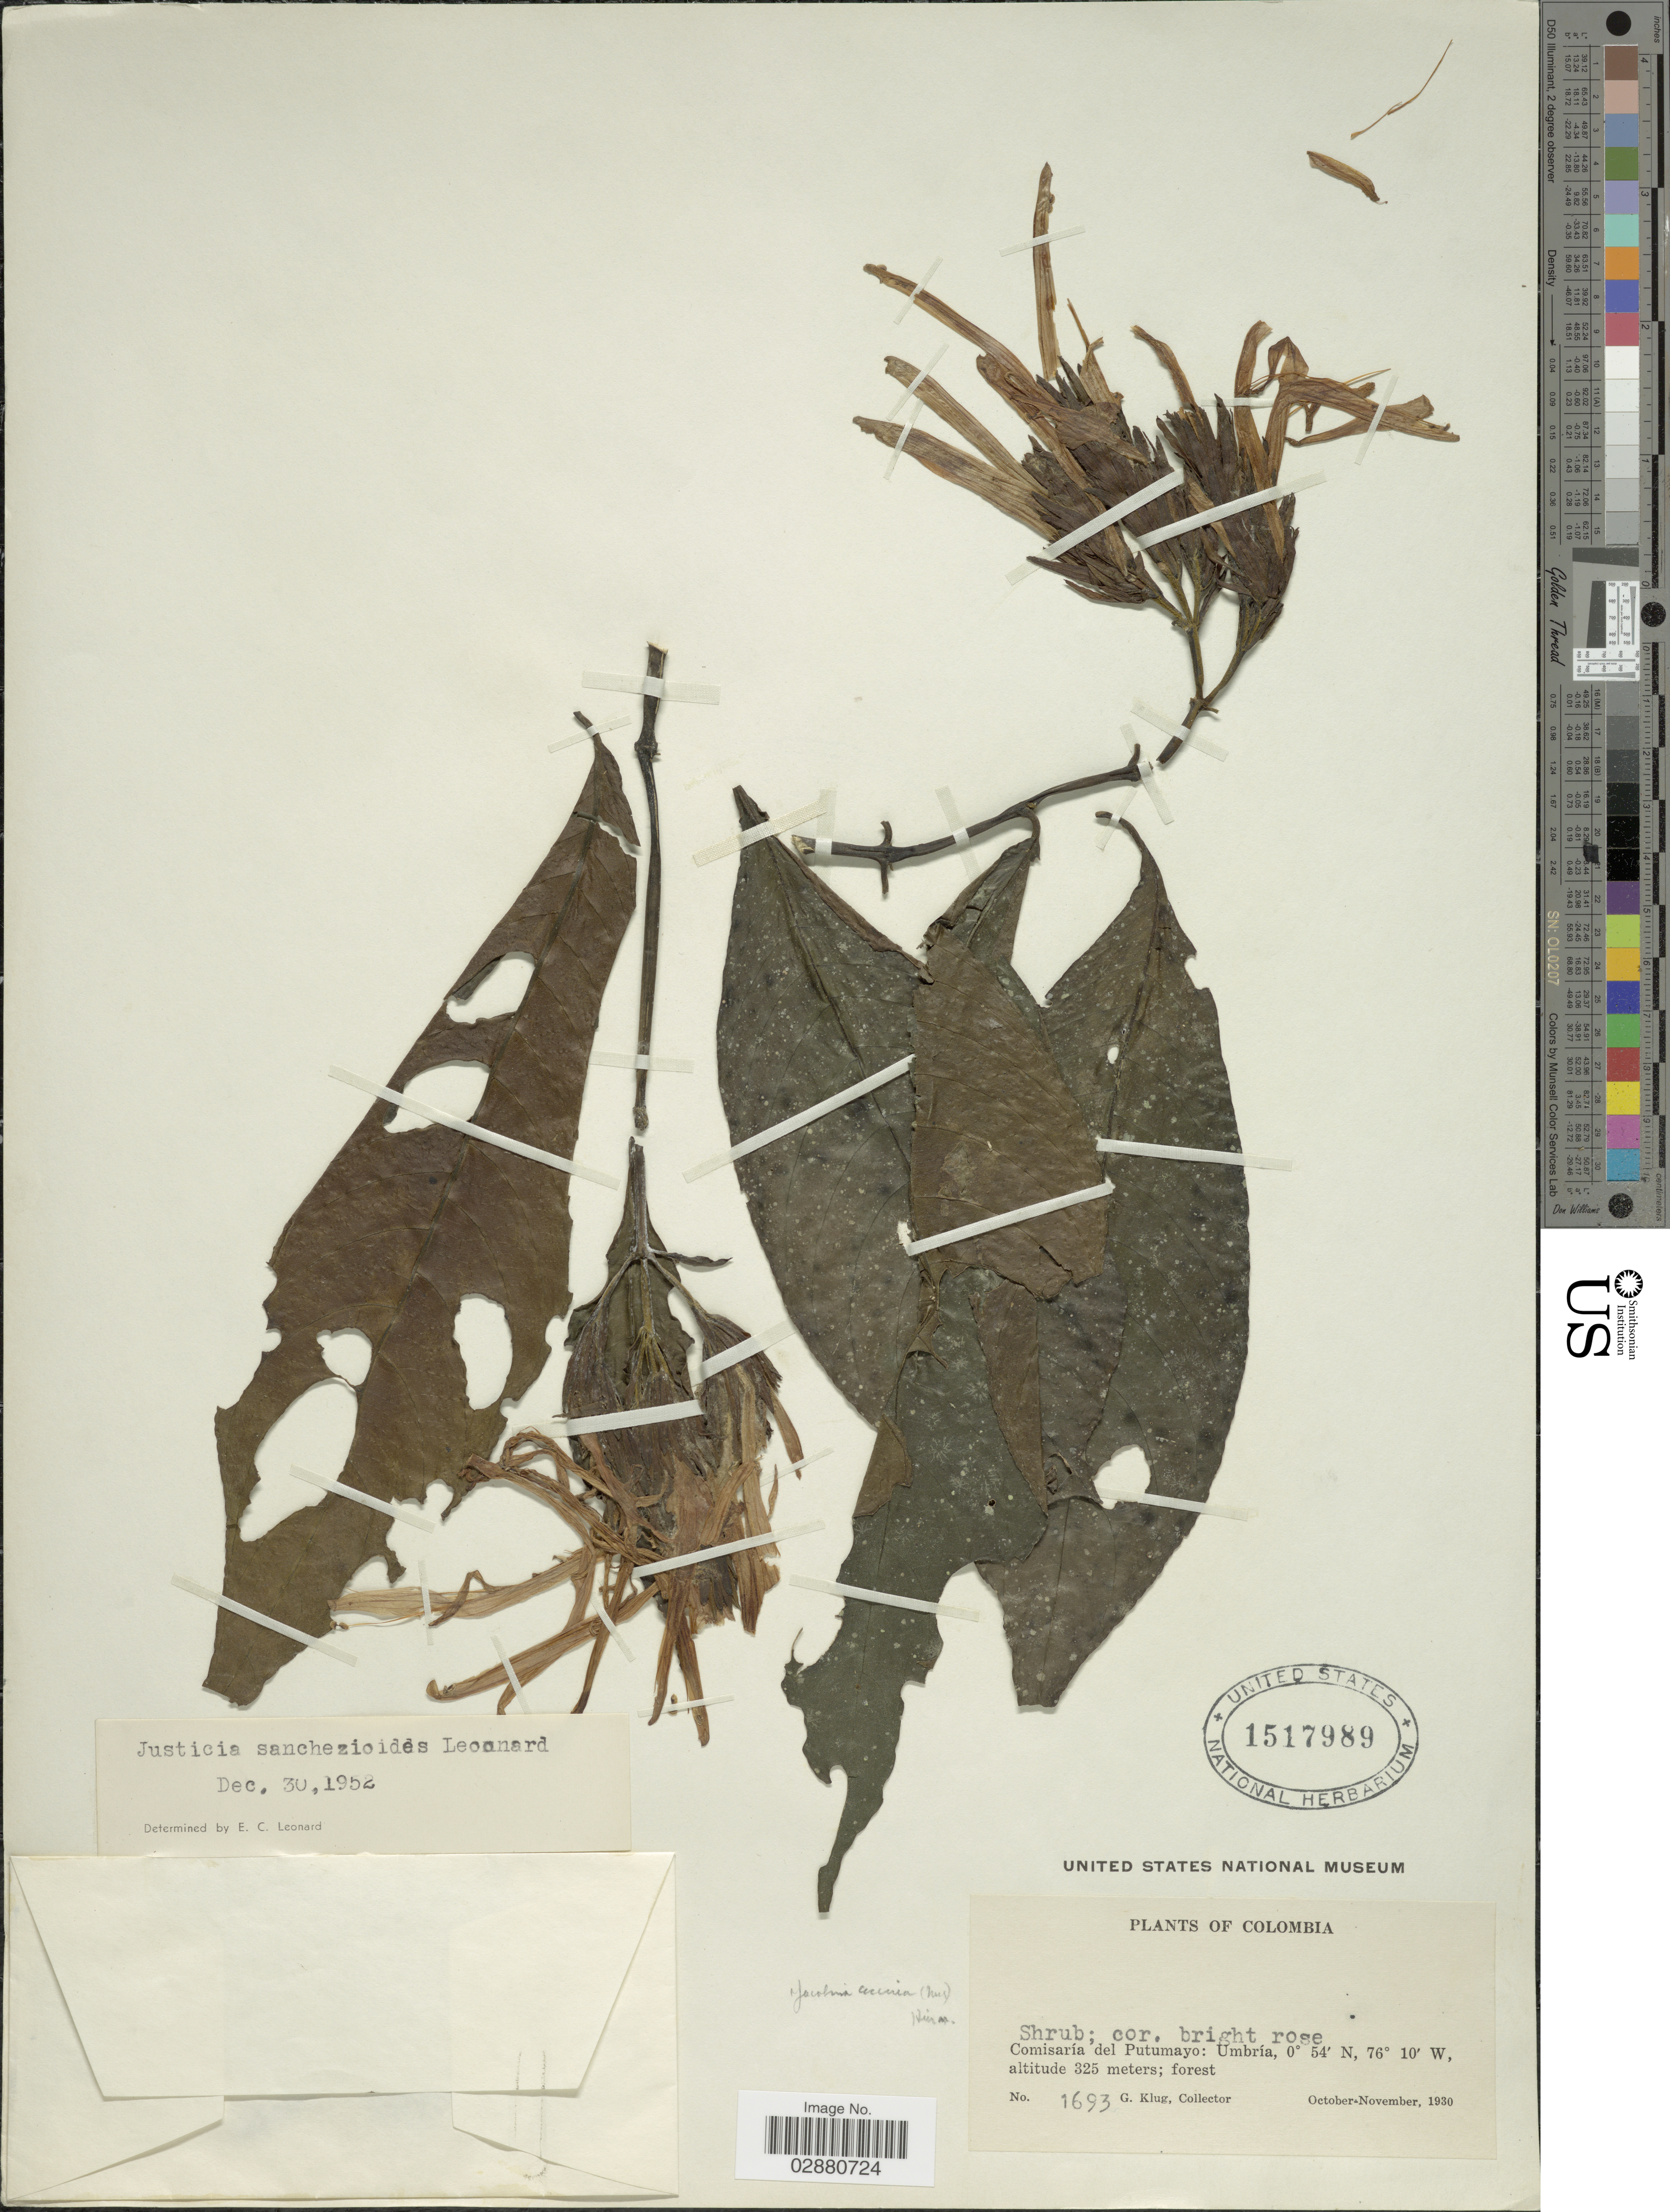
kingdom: Plantae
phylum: Tracheophyta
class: Magnoliopsida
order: Lamiales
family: Acanthaceae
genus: Justicia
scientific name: Justicia sanchezioides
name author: Leonard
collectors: G. Klug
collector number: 1693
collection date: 1930-10/1930-11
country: Colombia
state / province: Putumayo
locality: Comisaría del Putumayo: Umbría.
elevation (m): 325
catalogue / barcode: US 1517989